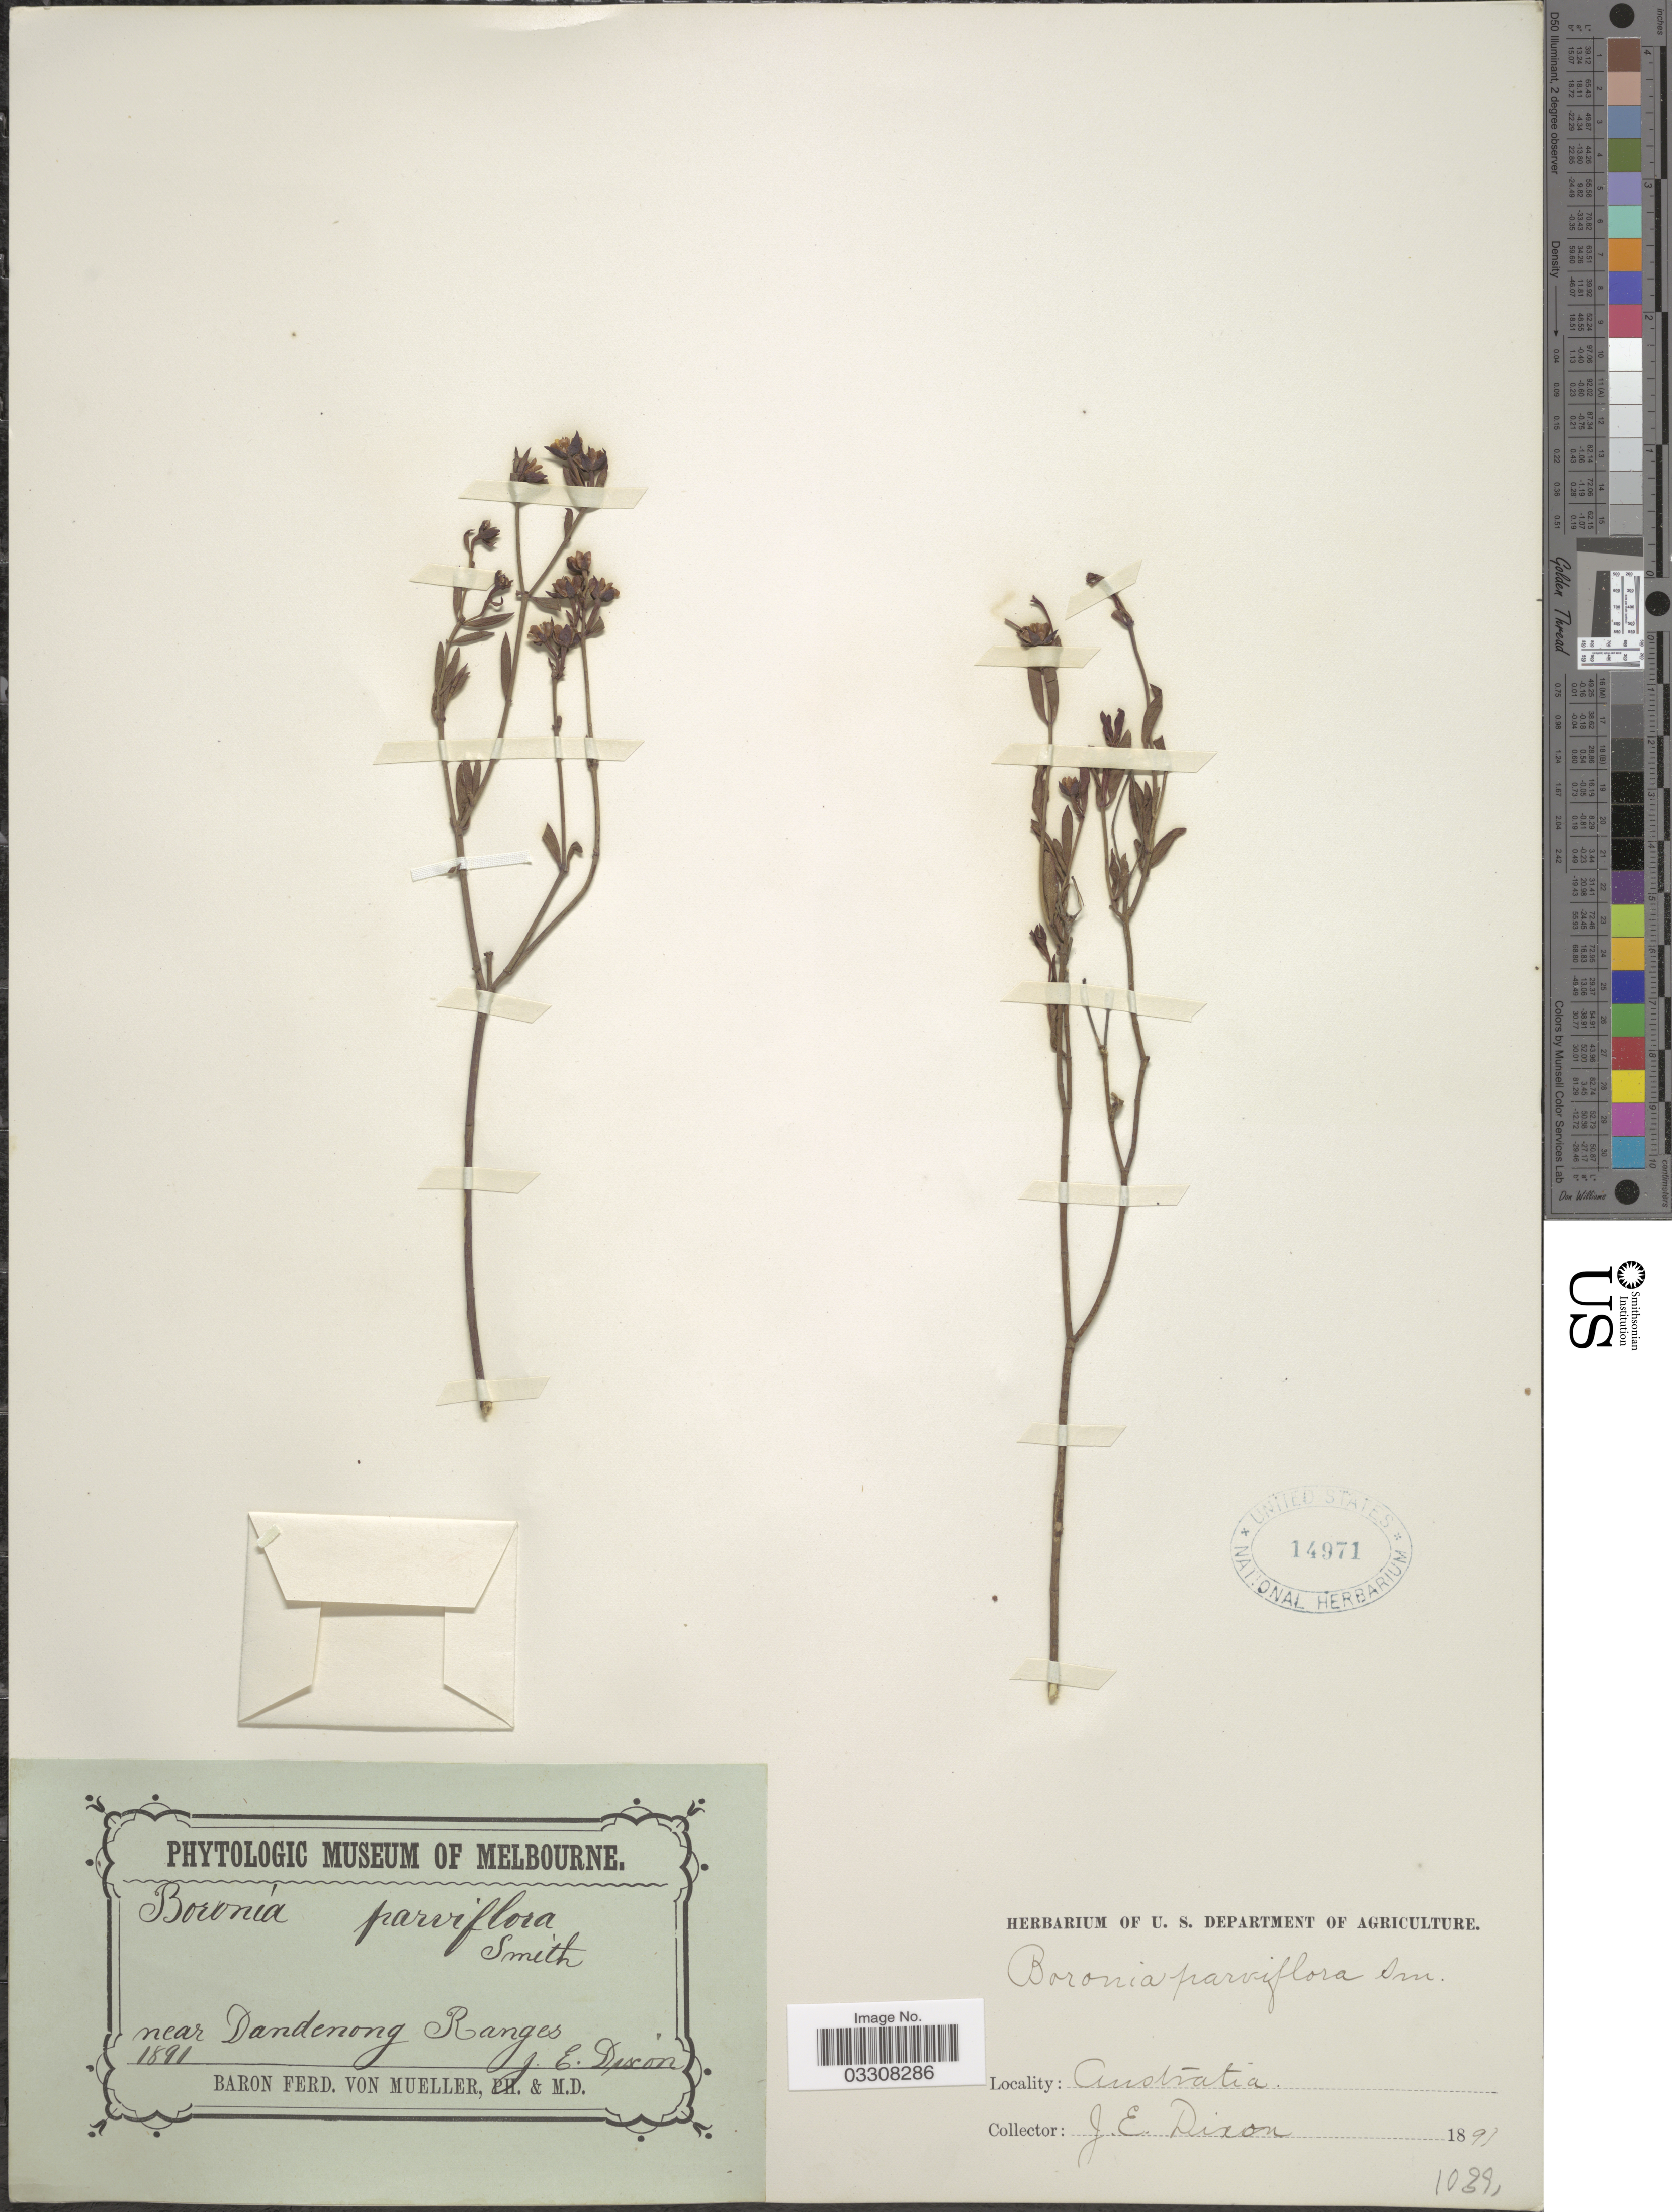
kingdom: Plantae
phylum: Tracheophyta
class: Magnoliopsida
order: Sapindales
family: Rutaceae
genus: Boronia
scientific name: Boronia parviflora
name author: Sm.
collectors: J. Dixon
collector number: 1039?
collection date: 1891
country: Australia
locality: Near Dandenong Ranges.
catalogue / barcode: US 14971